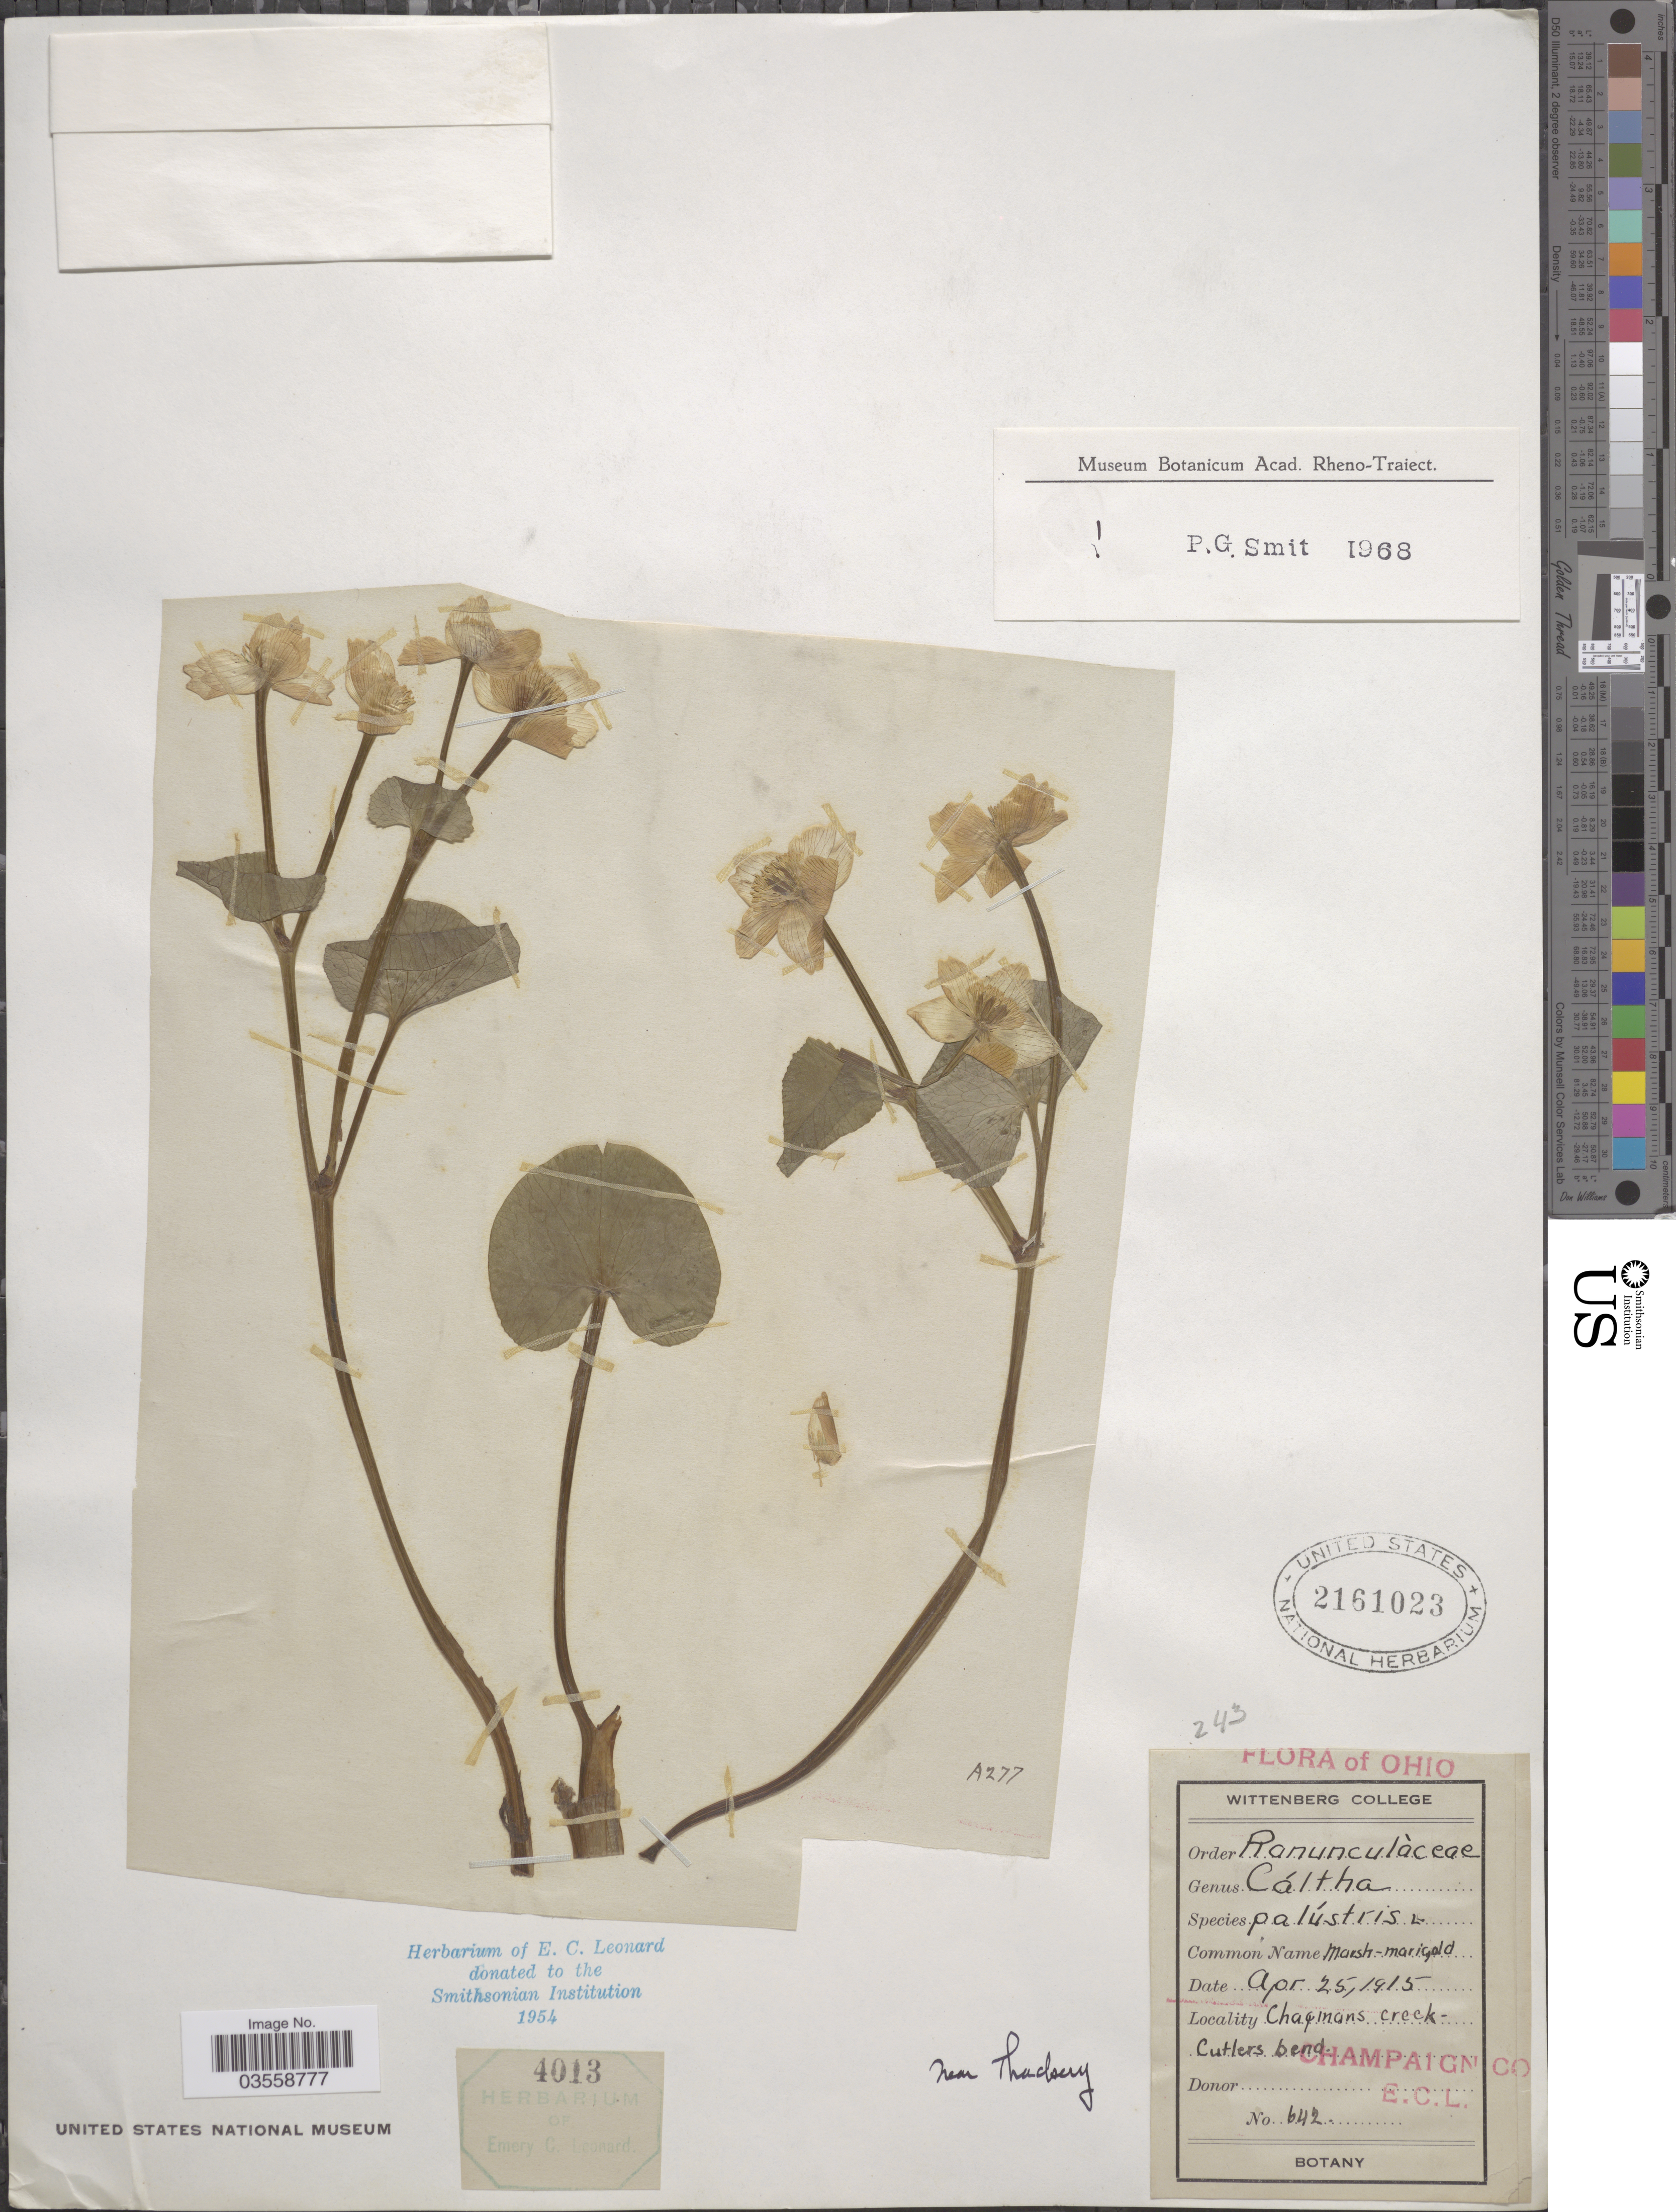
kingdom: Plantae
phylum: Tracheophyta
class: Magnoliopsida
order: Ranunculales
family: Ranunculaceae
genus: Caltha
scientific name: Caltha palustris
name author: L.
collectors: E. C. Leonard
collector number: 642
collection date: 1915-04-25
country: United States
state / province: Ohio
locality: Chapmans Creek-Cutlers bend. Champaign Co. Near Thackery.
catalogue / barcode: US 2161023